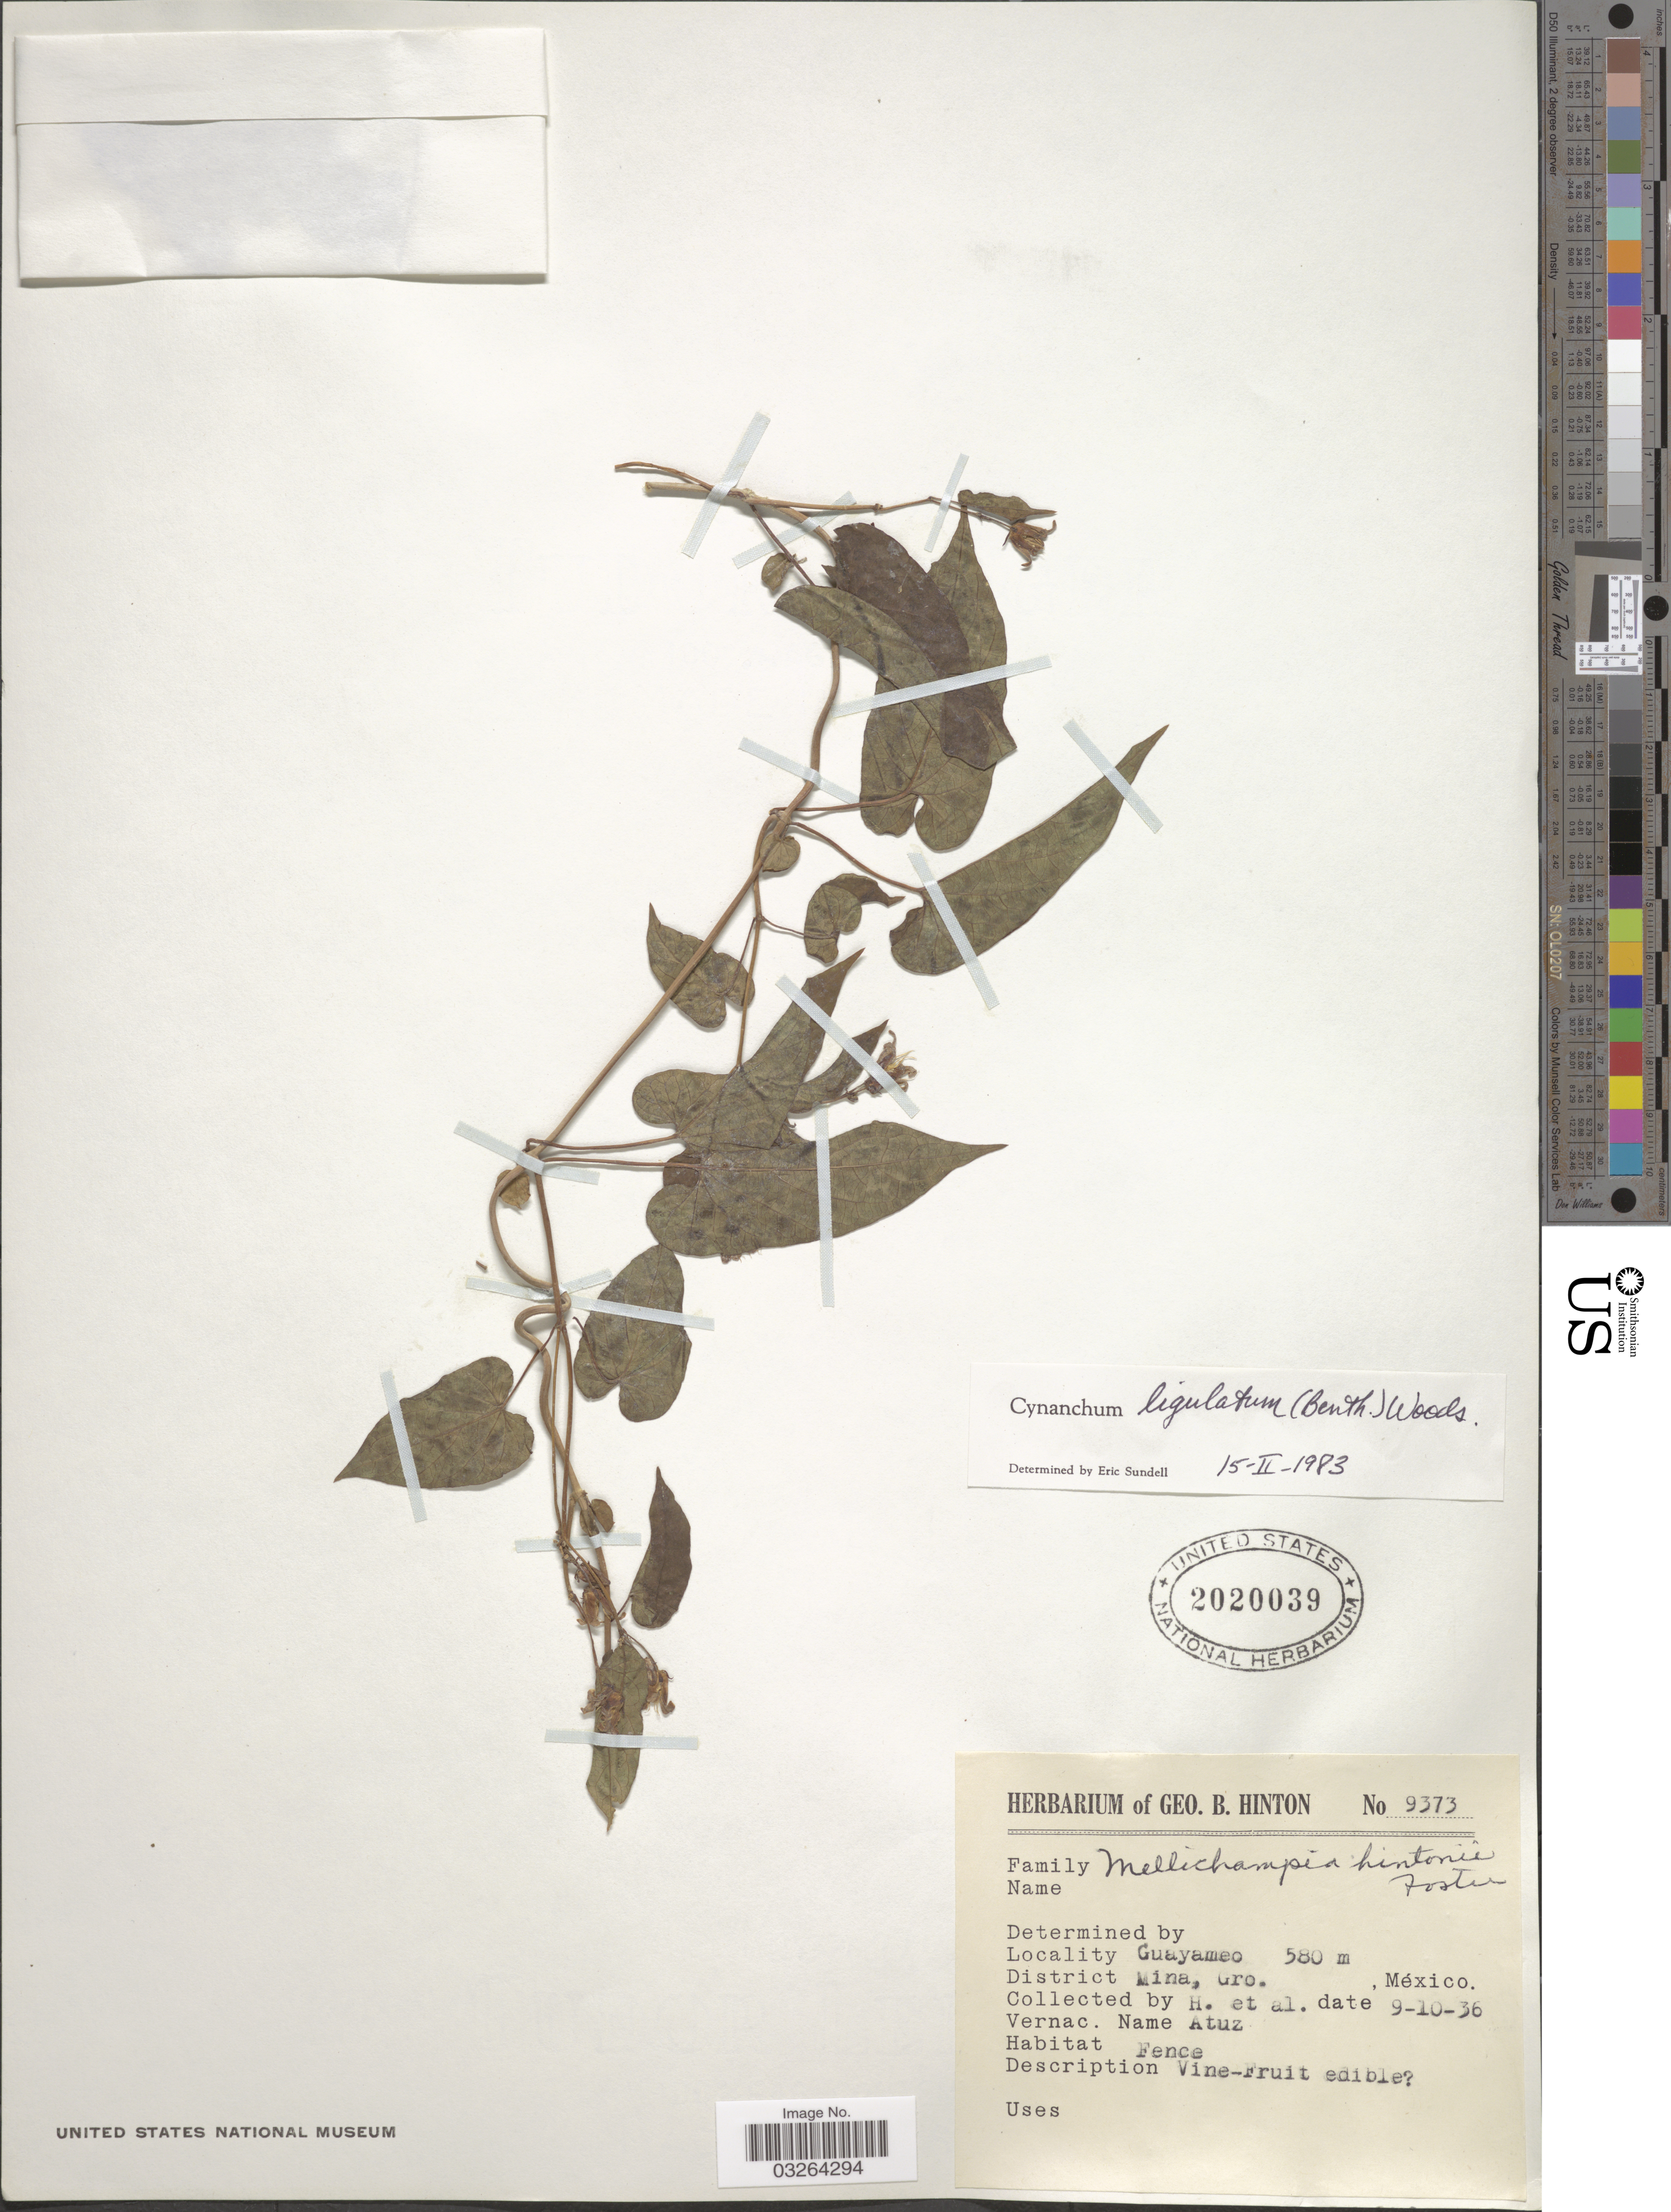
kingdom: Plantae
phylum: Tracheophyta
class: Magnoliopsida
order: Gentianales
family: Apocynaceae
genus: Cynanchum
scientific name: Cynanchum ligulatum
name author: (Benth.) Woodson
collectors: G. B. Hinton & et al.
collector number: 9373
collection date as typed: Transcribed d/m/y: 9/10/36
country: Mexico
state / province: Guerrero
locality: Guayameo. District Mina.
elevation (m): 580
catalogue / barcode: US 2020039